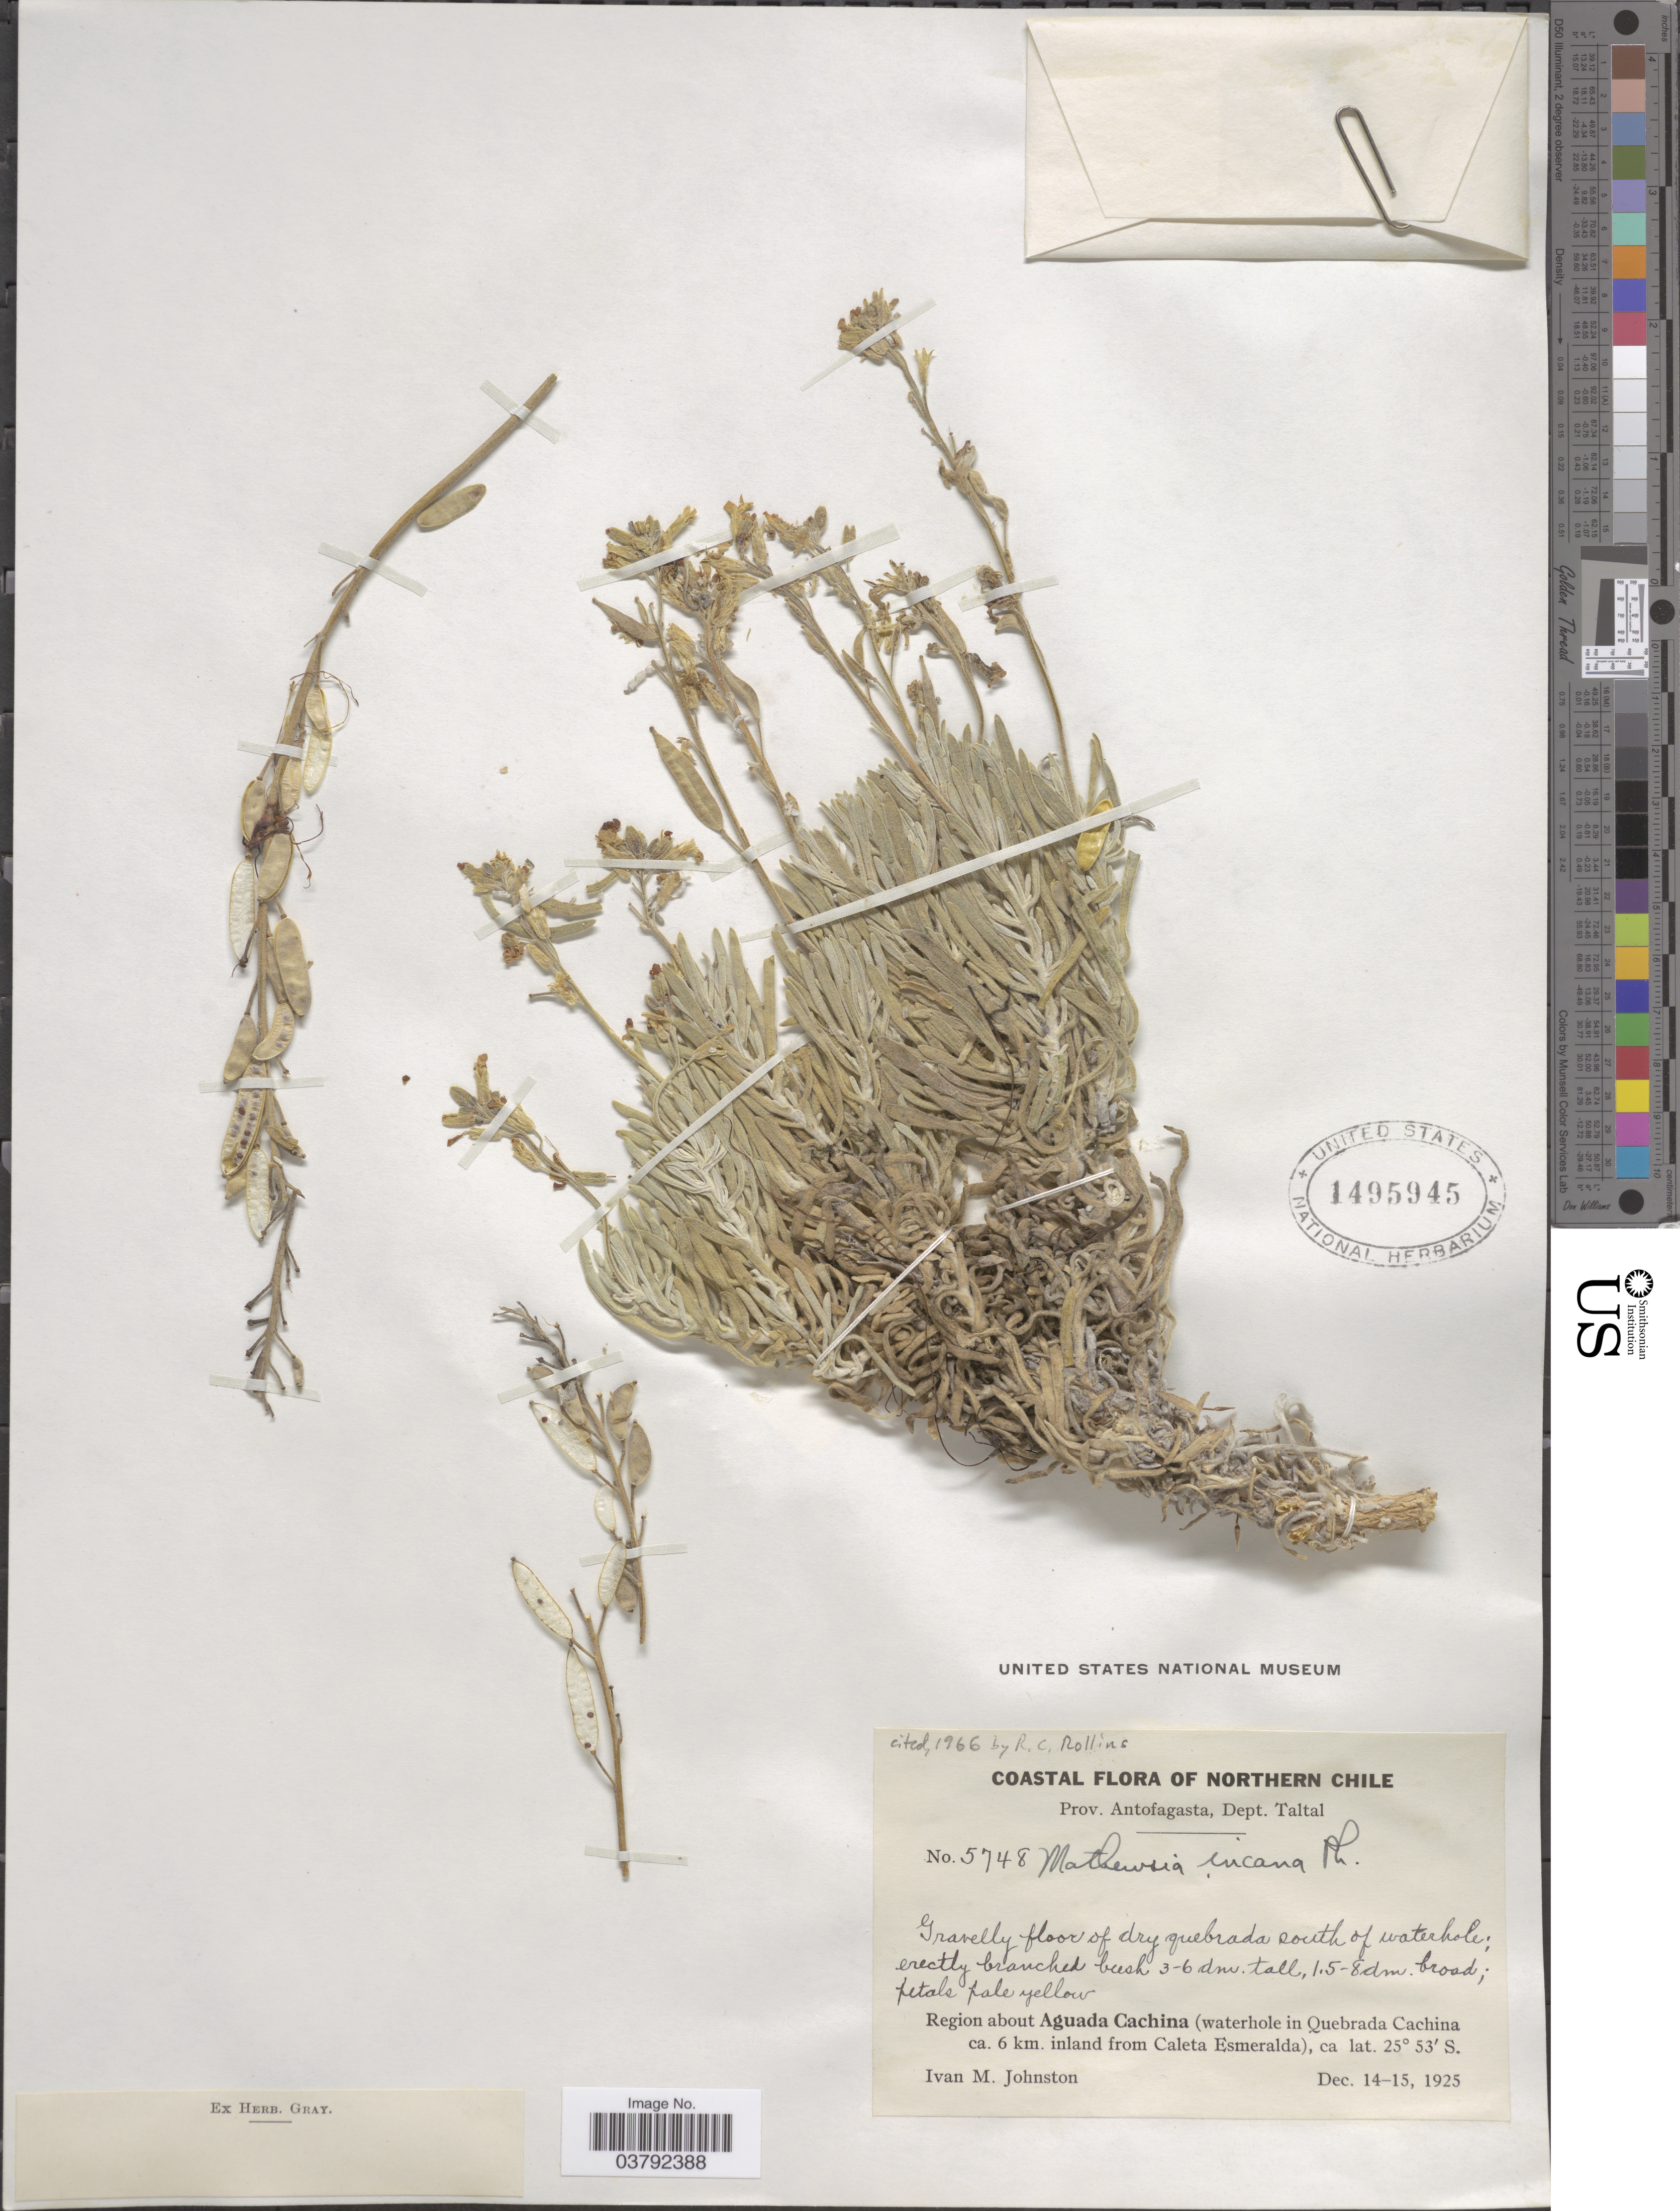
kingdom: Plantae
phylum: Tracheophyta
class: Magnoliopsida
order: Brassicales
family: Brassicaceae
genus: Mathewsia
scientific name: Mathewsia incana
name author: Phil.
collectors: I.M. Johnston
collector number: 5748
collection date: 1925-12-14/1925-12-15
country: Chile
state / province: Antofagasta (II)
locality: Coastal Northern Chile. Prov. Antofagasta, Dept. Taltal. Region about Aguada Cachina (waterhole in Quebrada Cachina ca. 6 km. inland from Caleta Esmeralda).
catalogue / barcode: US 1495945